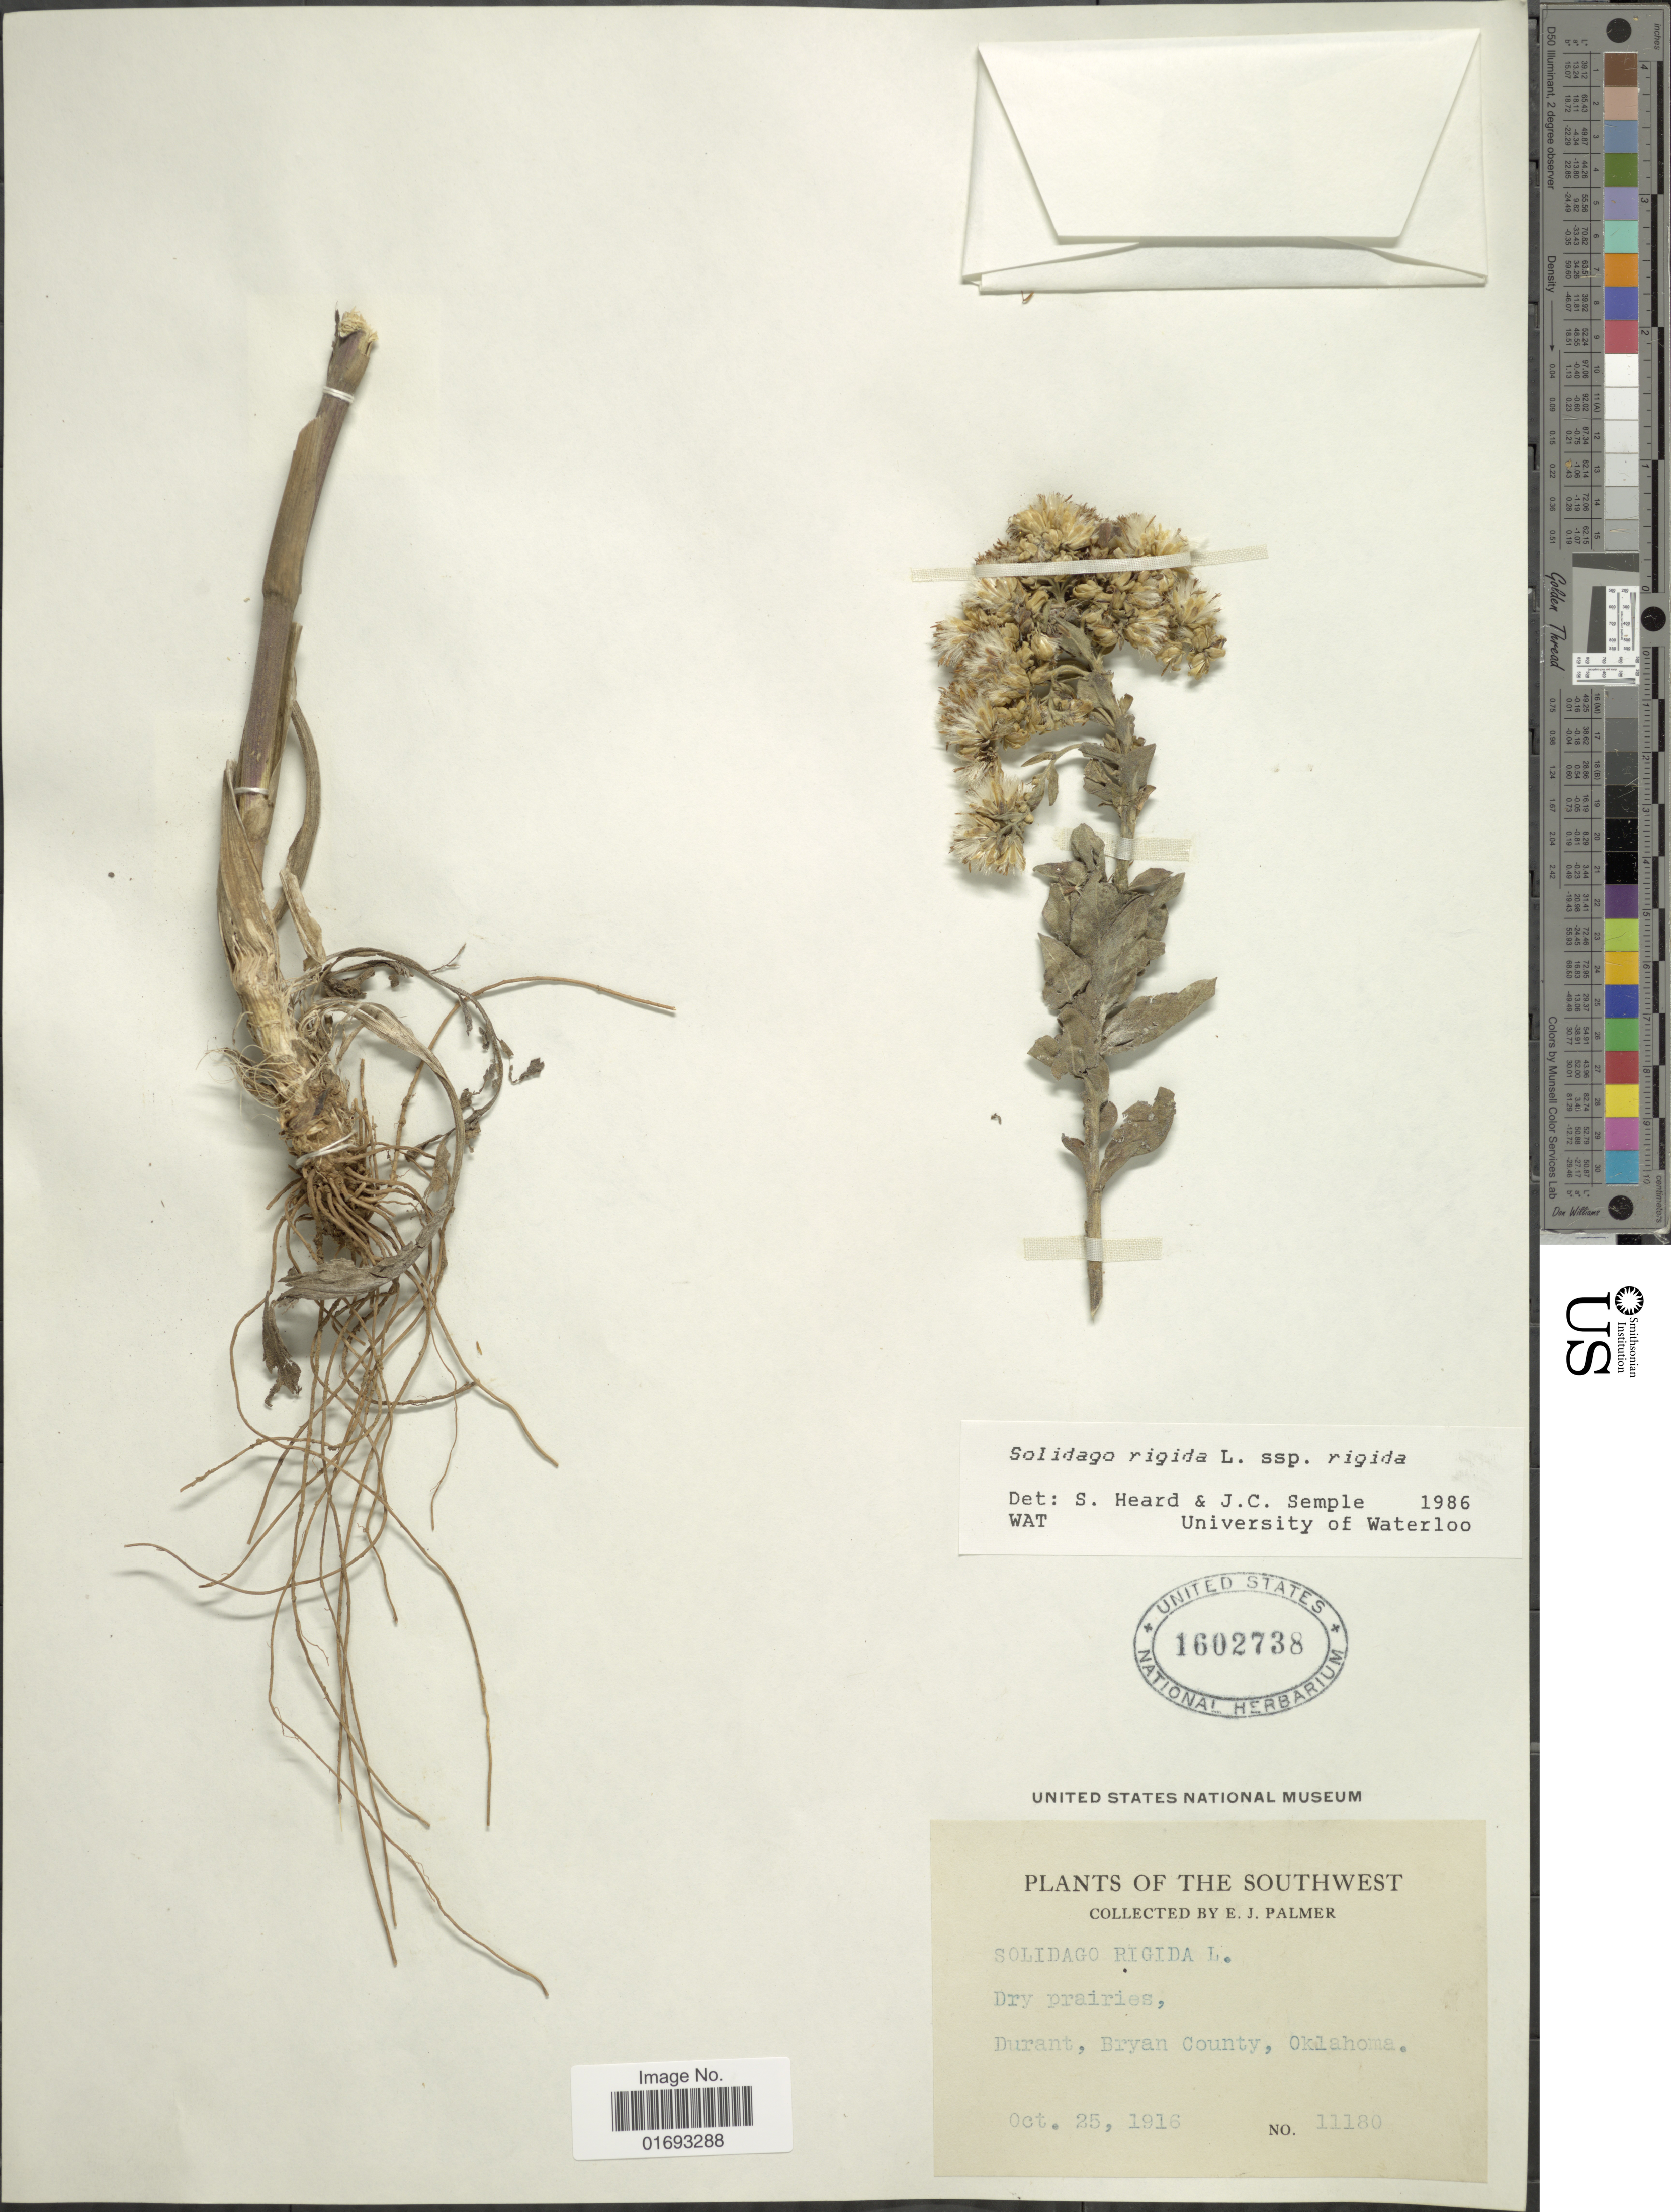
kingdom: Plantae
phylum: Tracheophyta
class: Magnoliopsida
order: Asterales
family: Asteraceae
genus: Oligoneuron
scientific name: Oligoneuron rigidum var. rigidum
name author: (L.) Small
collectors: E. J. Palmer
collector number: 11180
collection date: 1916-10-25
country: United States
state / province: Oklahoma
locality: Southwest, dry prairies, Durant, Bryan County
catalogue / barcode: US 1602738